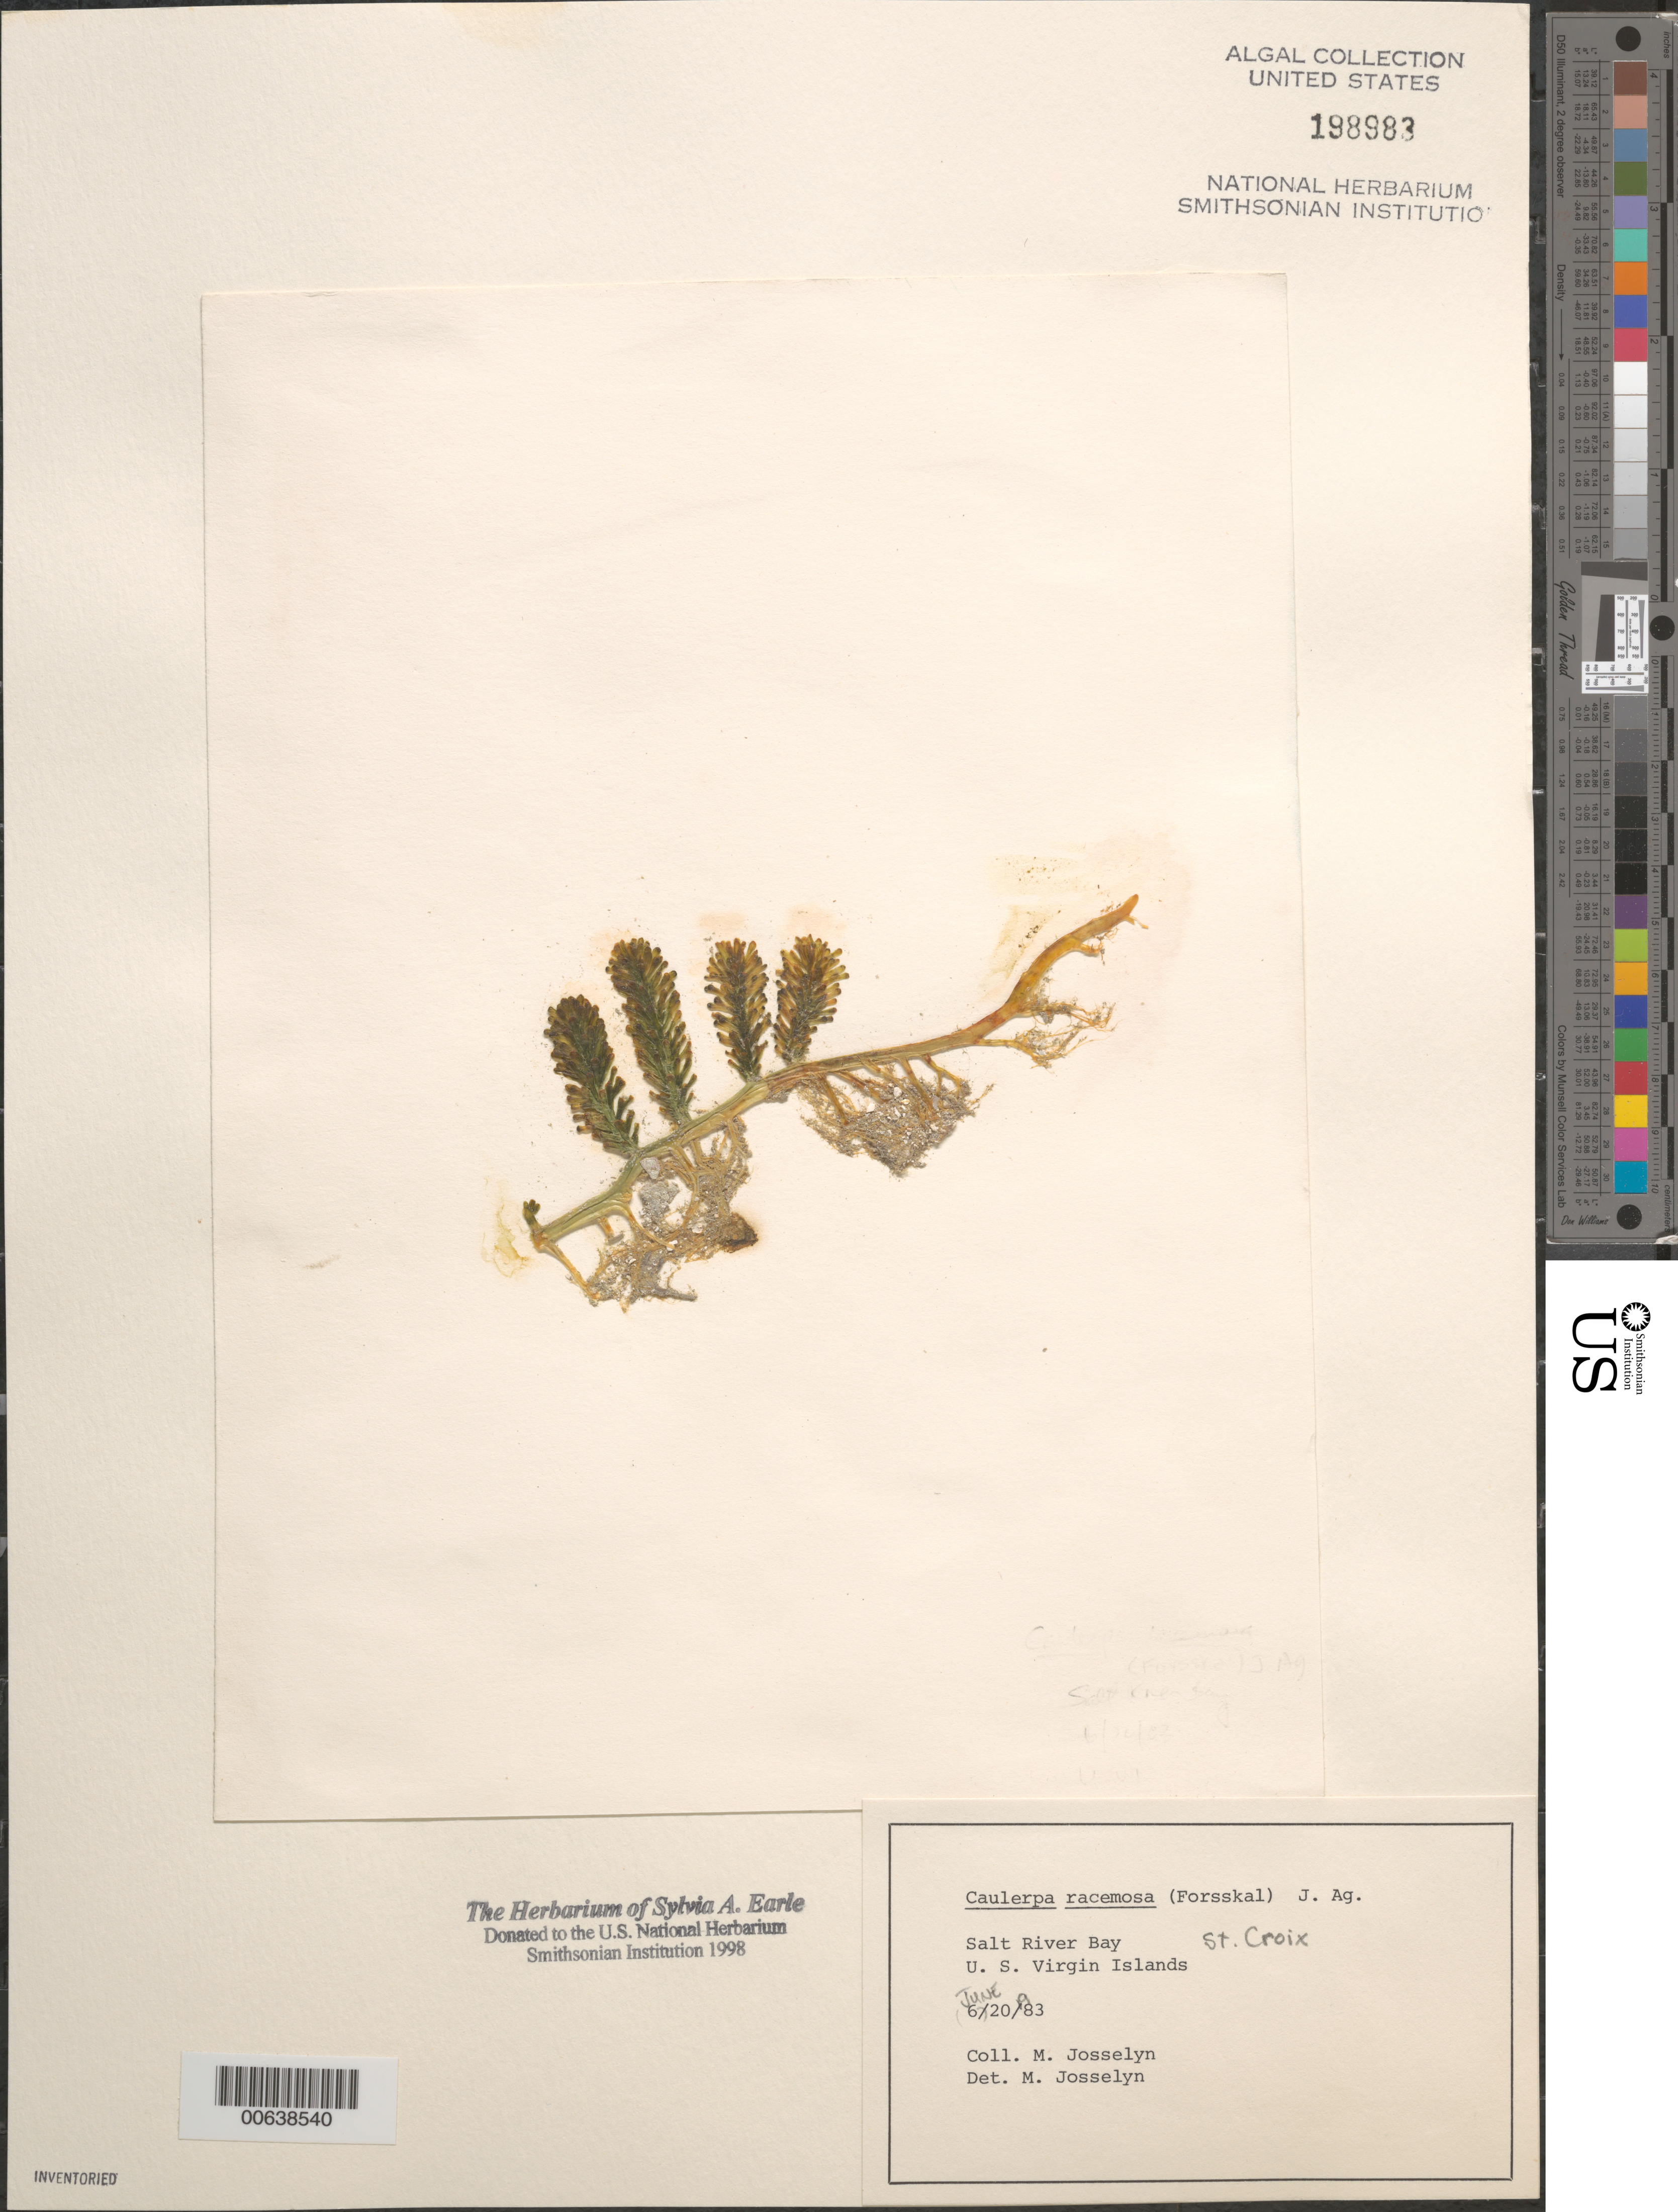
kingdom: Plantae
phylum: Chlorophyta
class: Ulvophyceae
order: Bryopsidales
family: Caulerpaceae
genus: Caulerpa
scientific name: Caulerpa racemosa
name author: (Forssk.) J. Agardh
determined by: Josselyn, M.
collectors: M. Josselyn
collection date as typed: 20 Jun 1983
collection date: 1983-06-20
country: U.S. Virgin Islands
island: St. Croix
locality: Salt River Bay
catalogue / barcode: US 198983